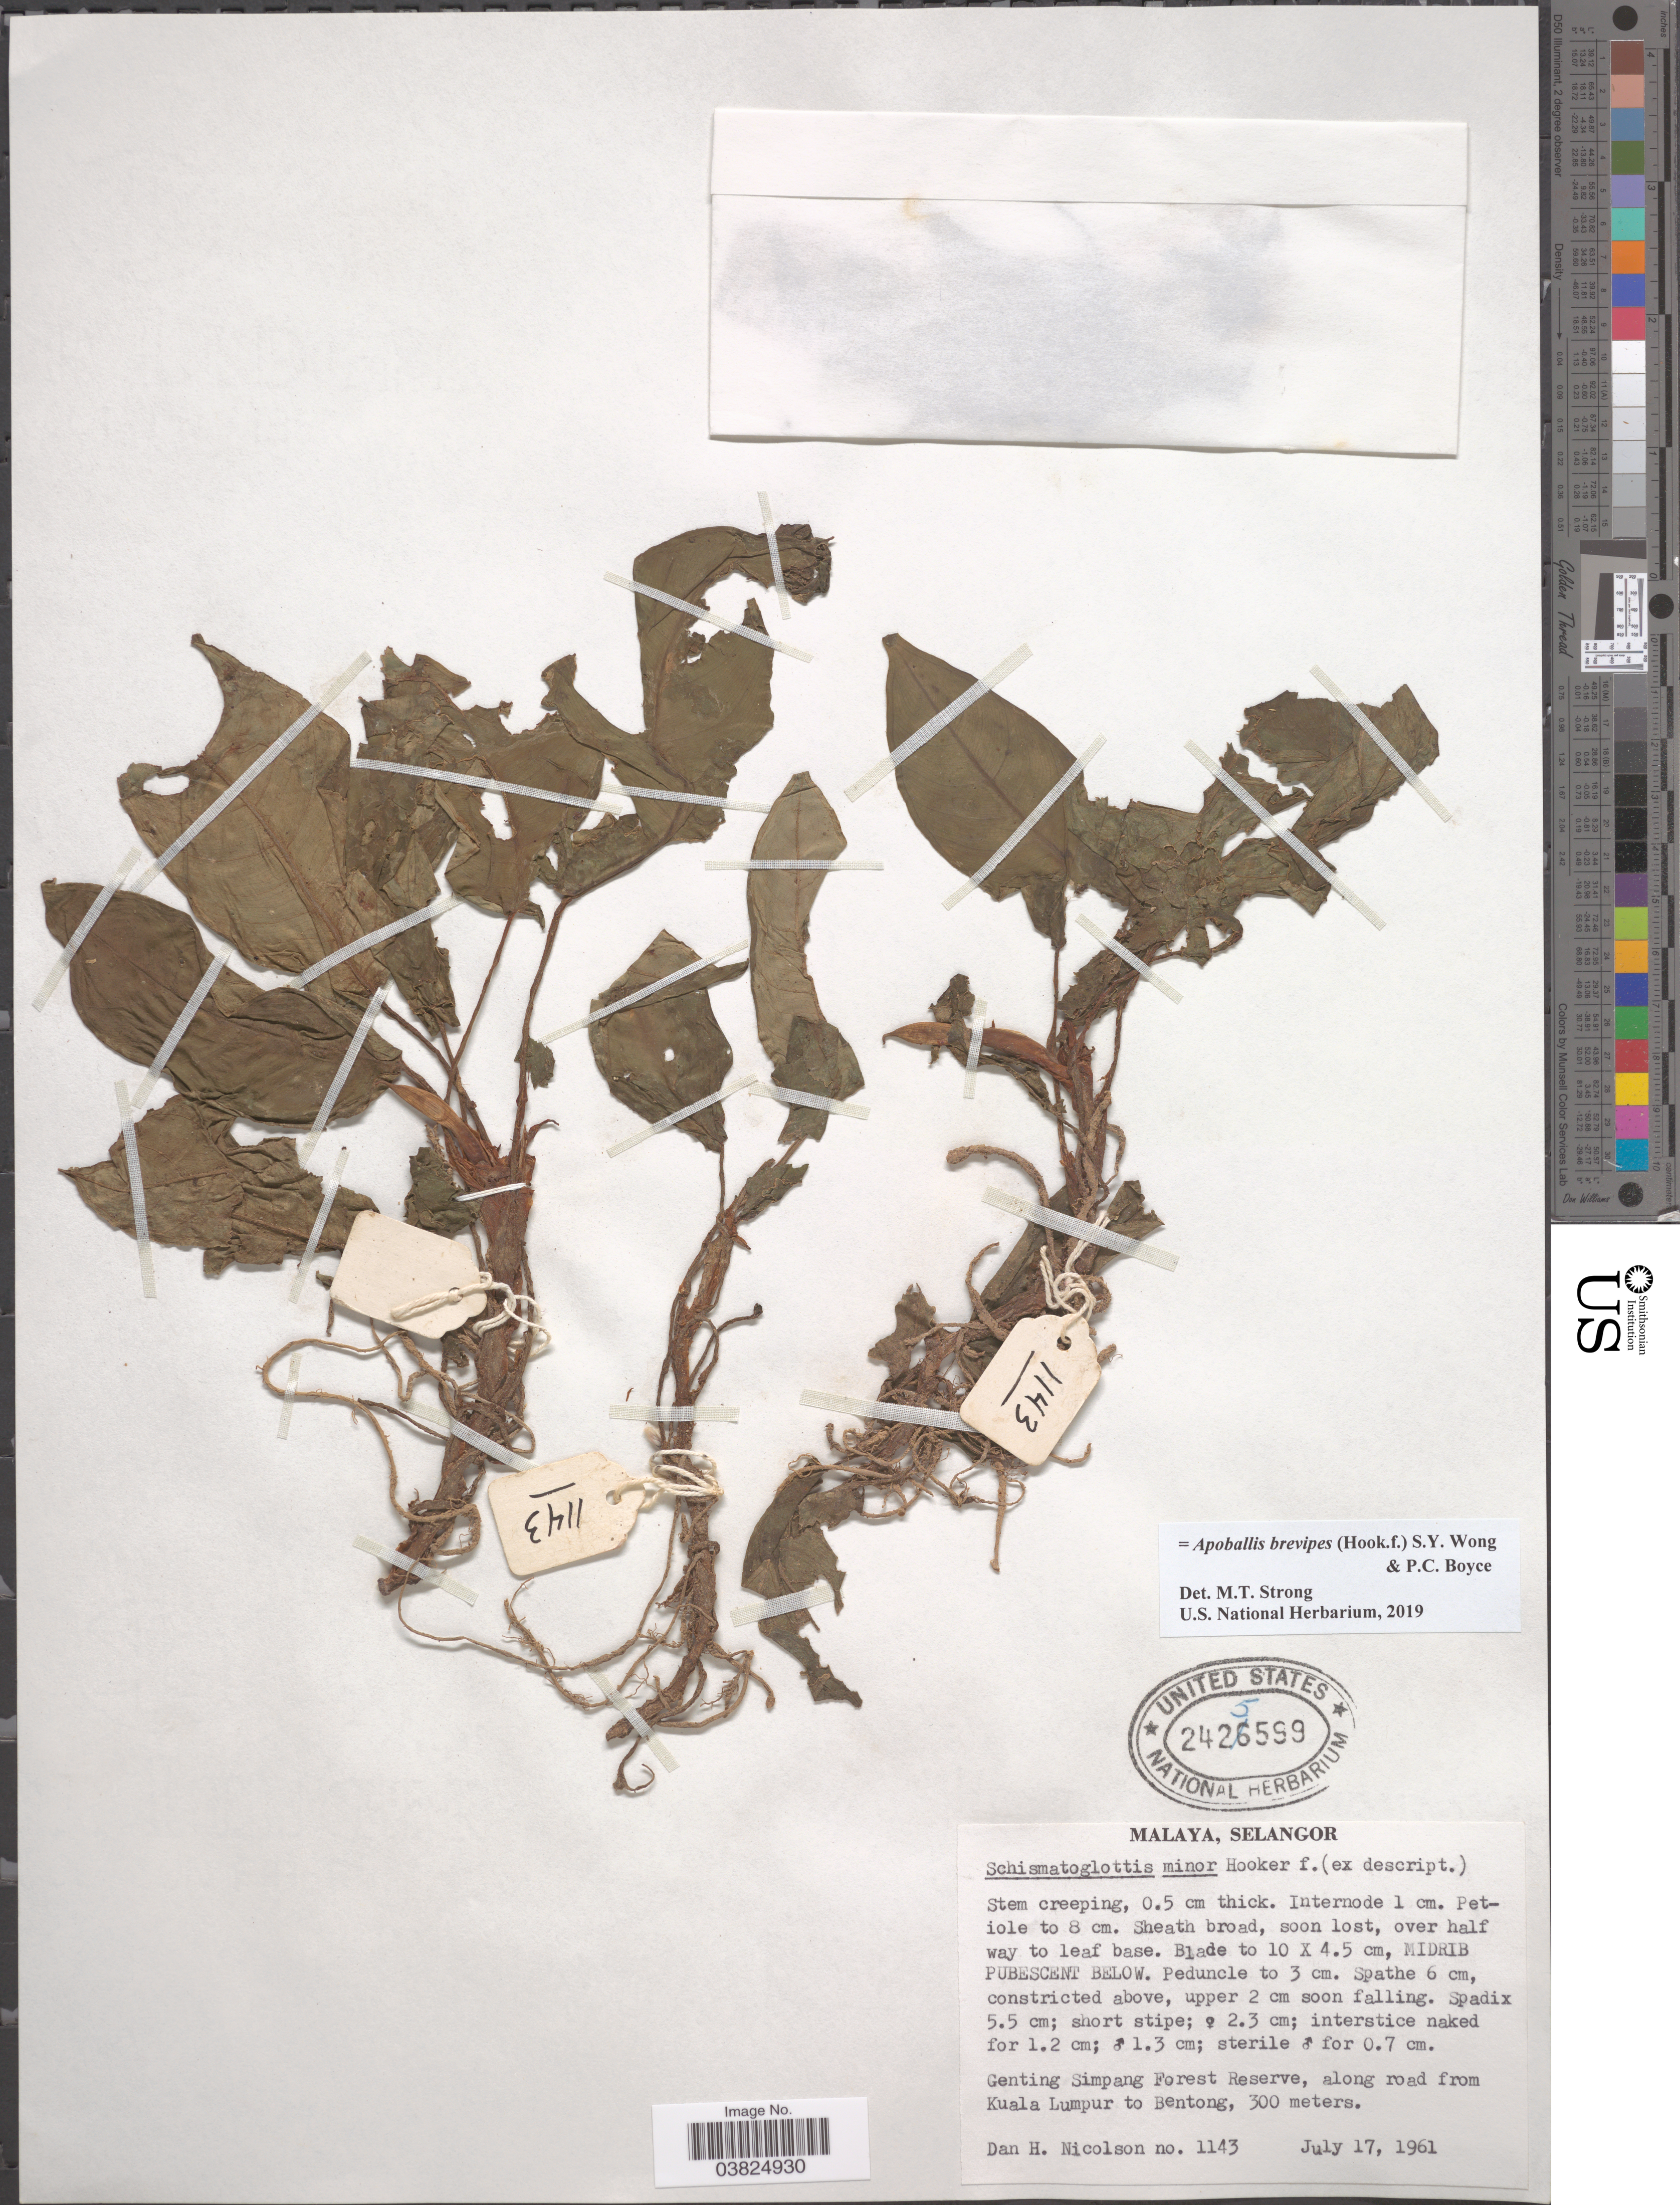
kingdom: Plantae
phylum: Tracheophyta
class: Liliopsida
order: Alismatales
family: Araceae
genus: Apoballis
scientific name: Apoballis brevipes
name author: (Hook. f.) S.Y. Wong & P.C. Boyce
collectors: D. H. Nicolson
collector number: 1143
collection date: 1961-07-17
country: Malaysia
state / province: Selangor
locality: Malaya. Genting Simpang Forest Reserve, along road from Kuala Lumpur to Bentong.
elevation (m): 300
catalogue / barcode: US 2425599